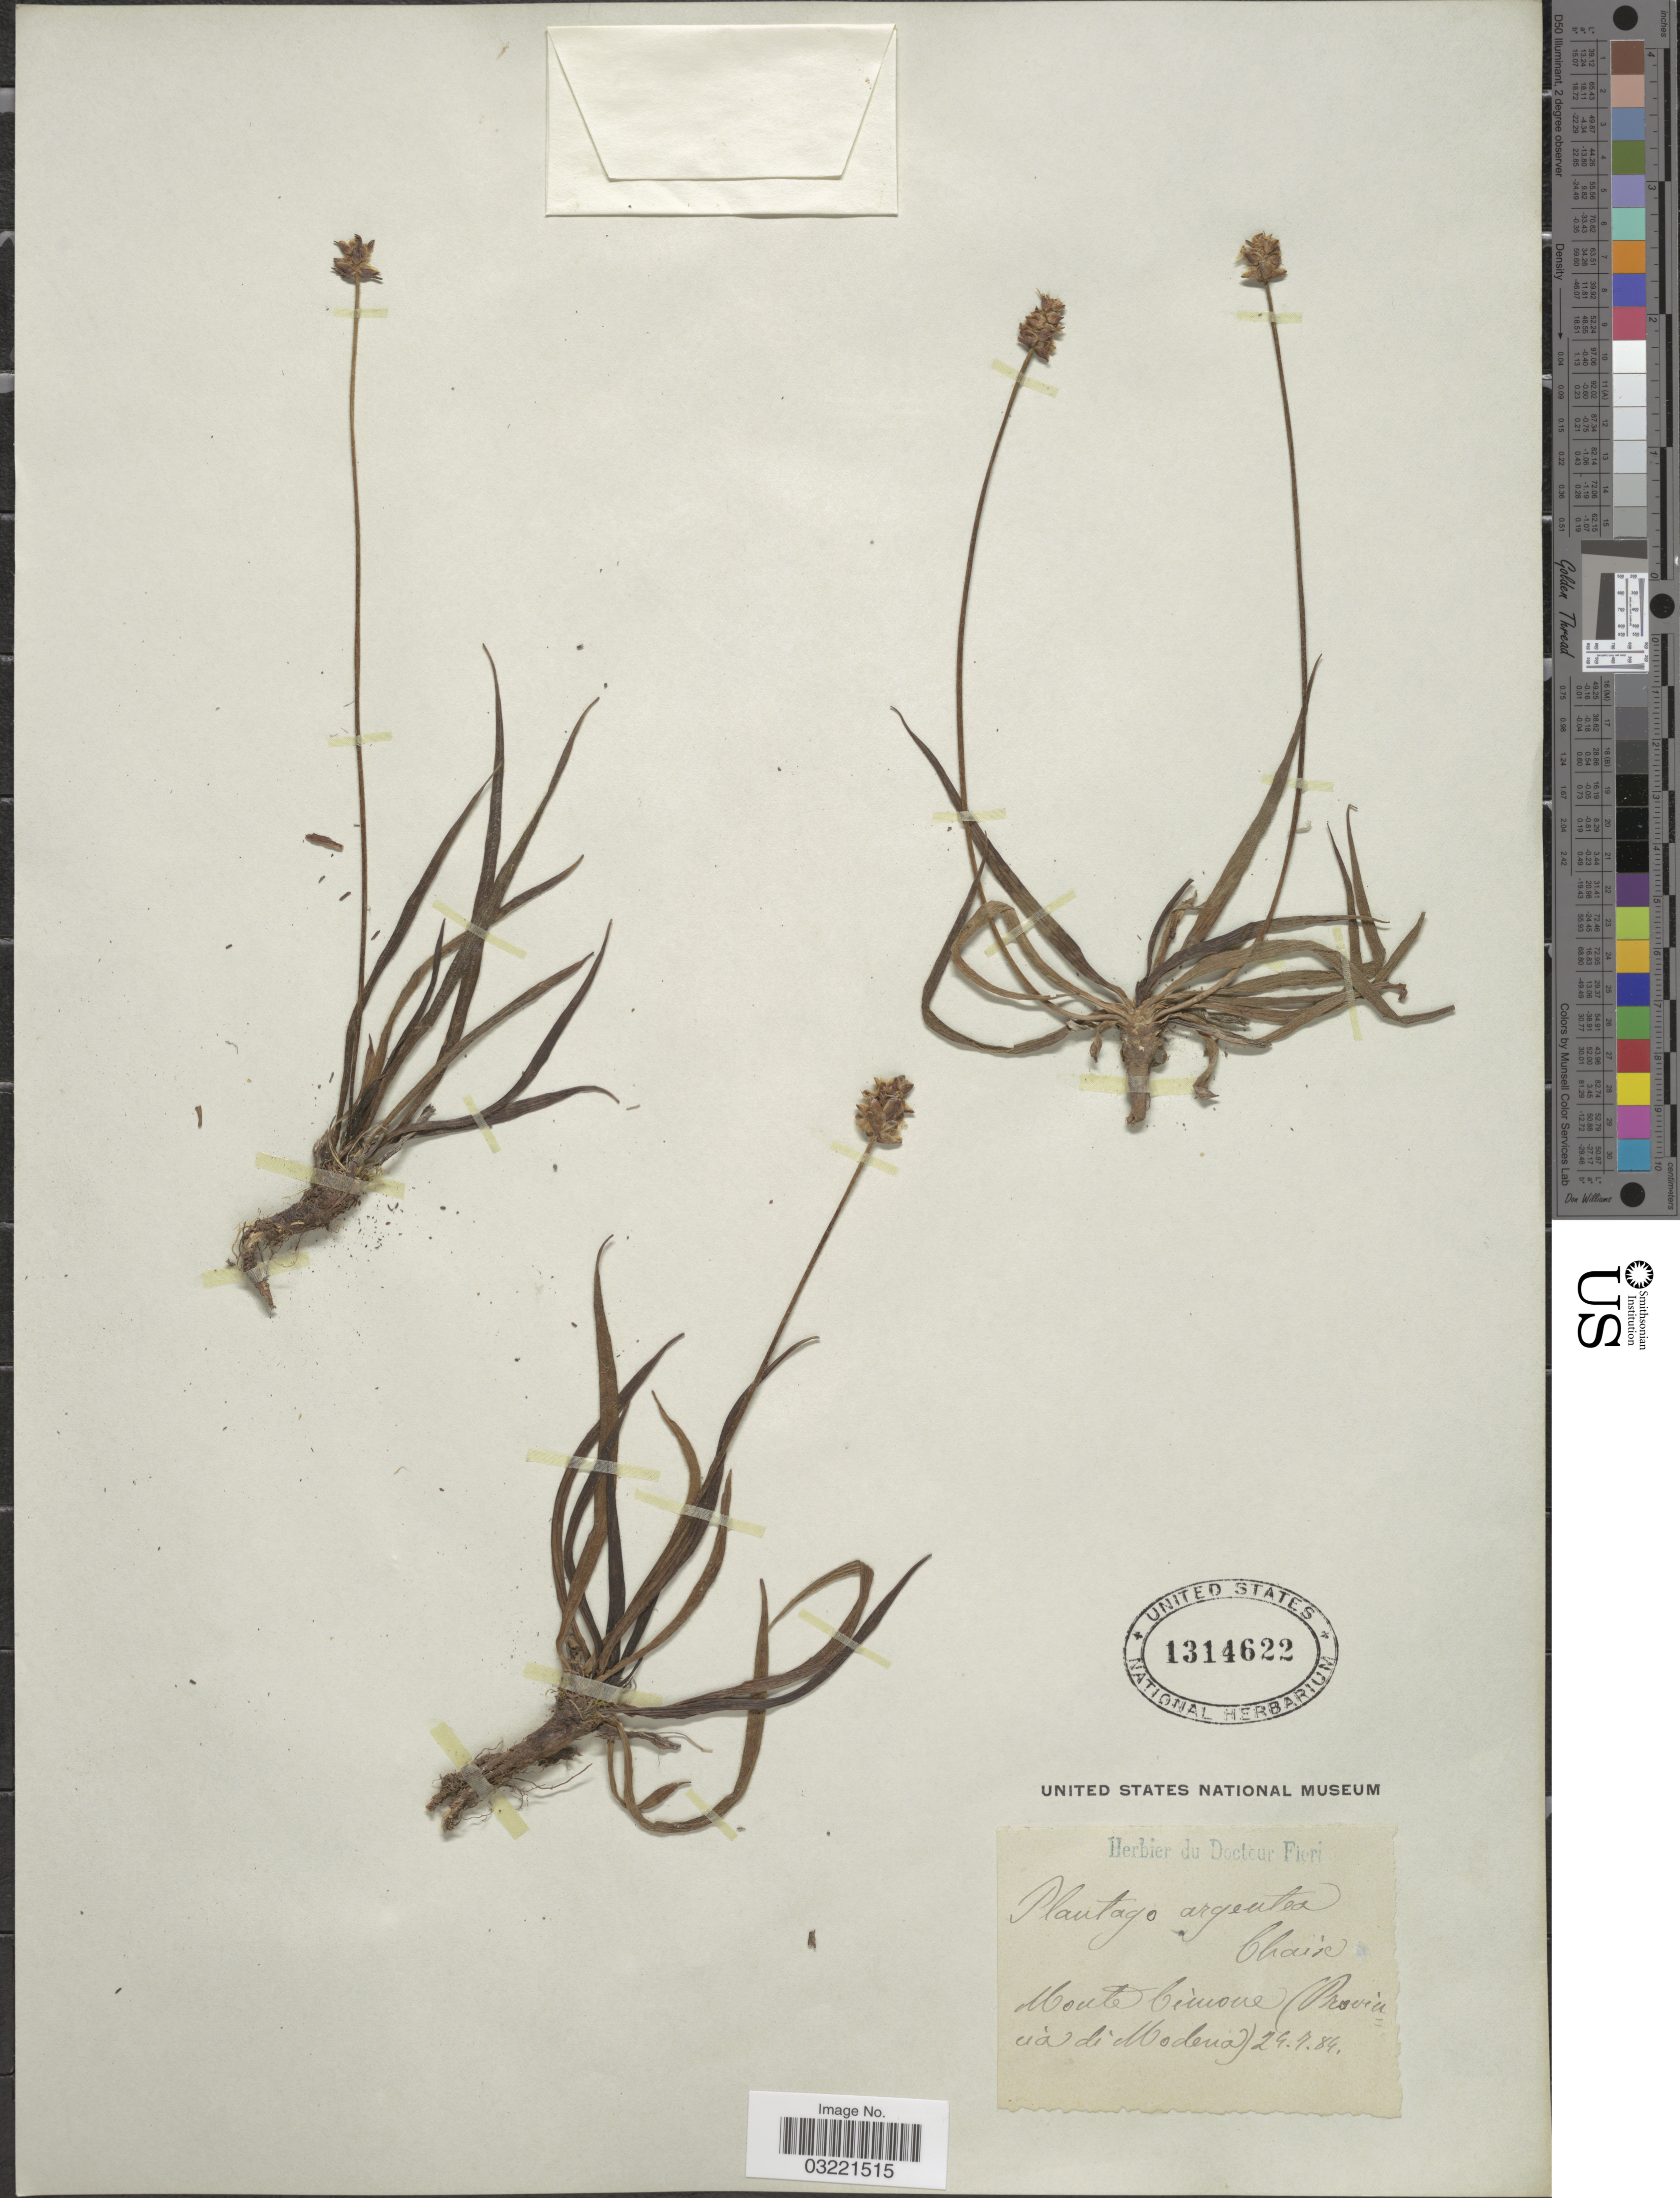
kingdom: Plantae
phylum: Tracheophyta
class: Magnoliopsida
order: Lamiales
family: Plantaginaceae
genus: Plantago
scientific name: Plantago atrata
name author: Hoppe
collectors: ex herb. Dr. Fieri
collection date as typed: Transcribed d/m/y: 24/7/84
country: Italy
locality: Monte Cimone (Provinca di Modena).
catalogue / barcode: US 1314622